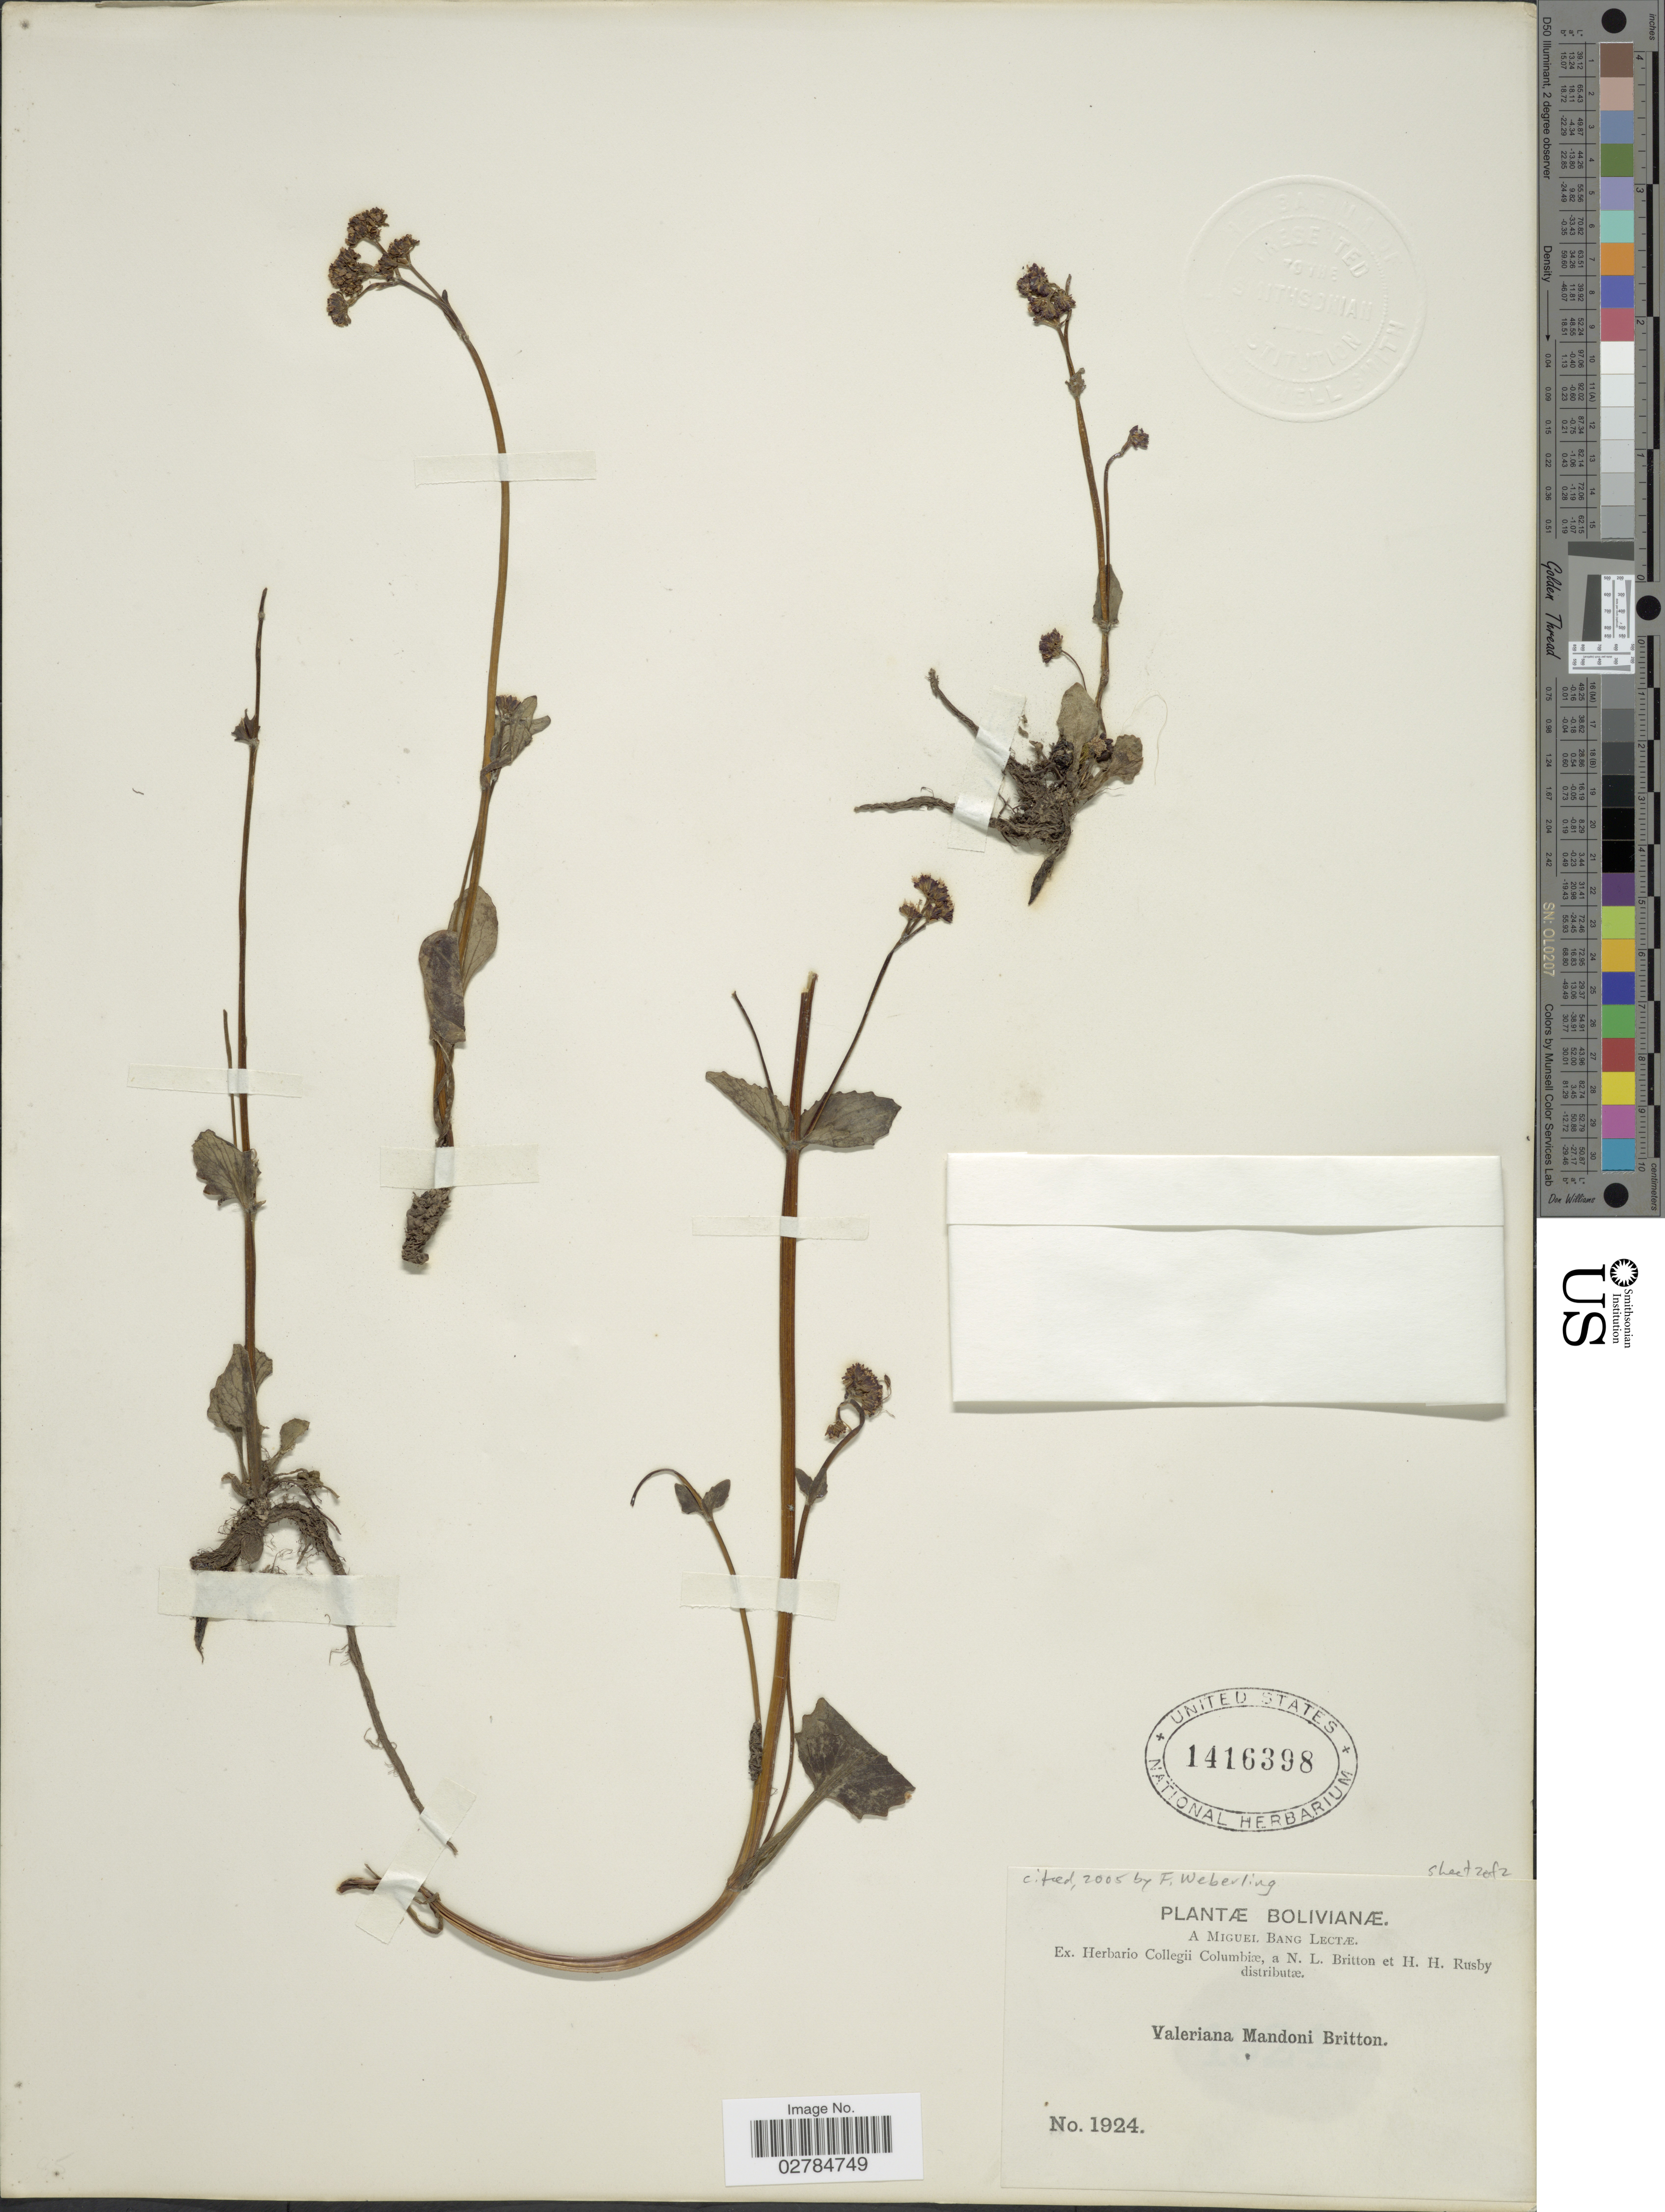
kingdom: Plantae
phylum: Tracheophyta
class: Magnoliopsida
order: Dipsacales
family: Caprifoliaceae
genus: Valeriana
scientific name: Valeriana mandonii subsp. mandonii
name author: Britton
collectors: M. Bang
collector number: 1924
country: Bolivia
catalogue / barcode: US 1416398